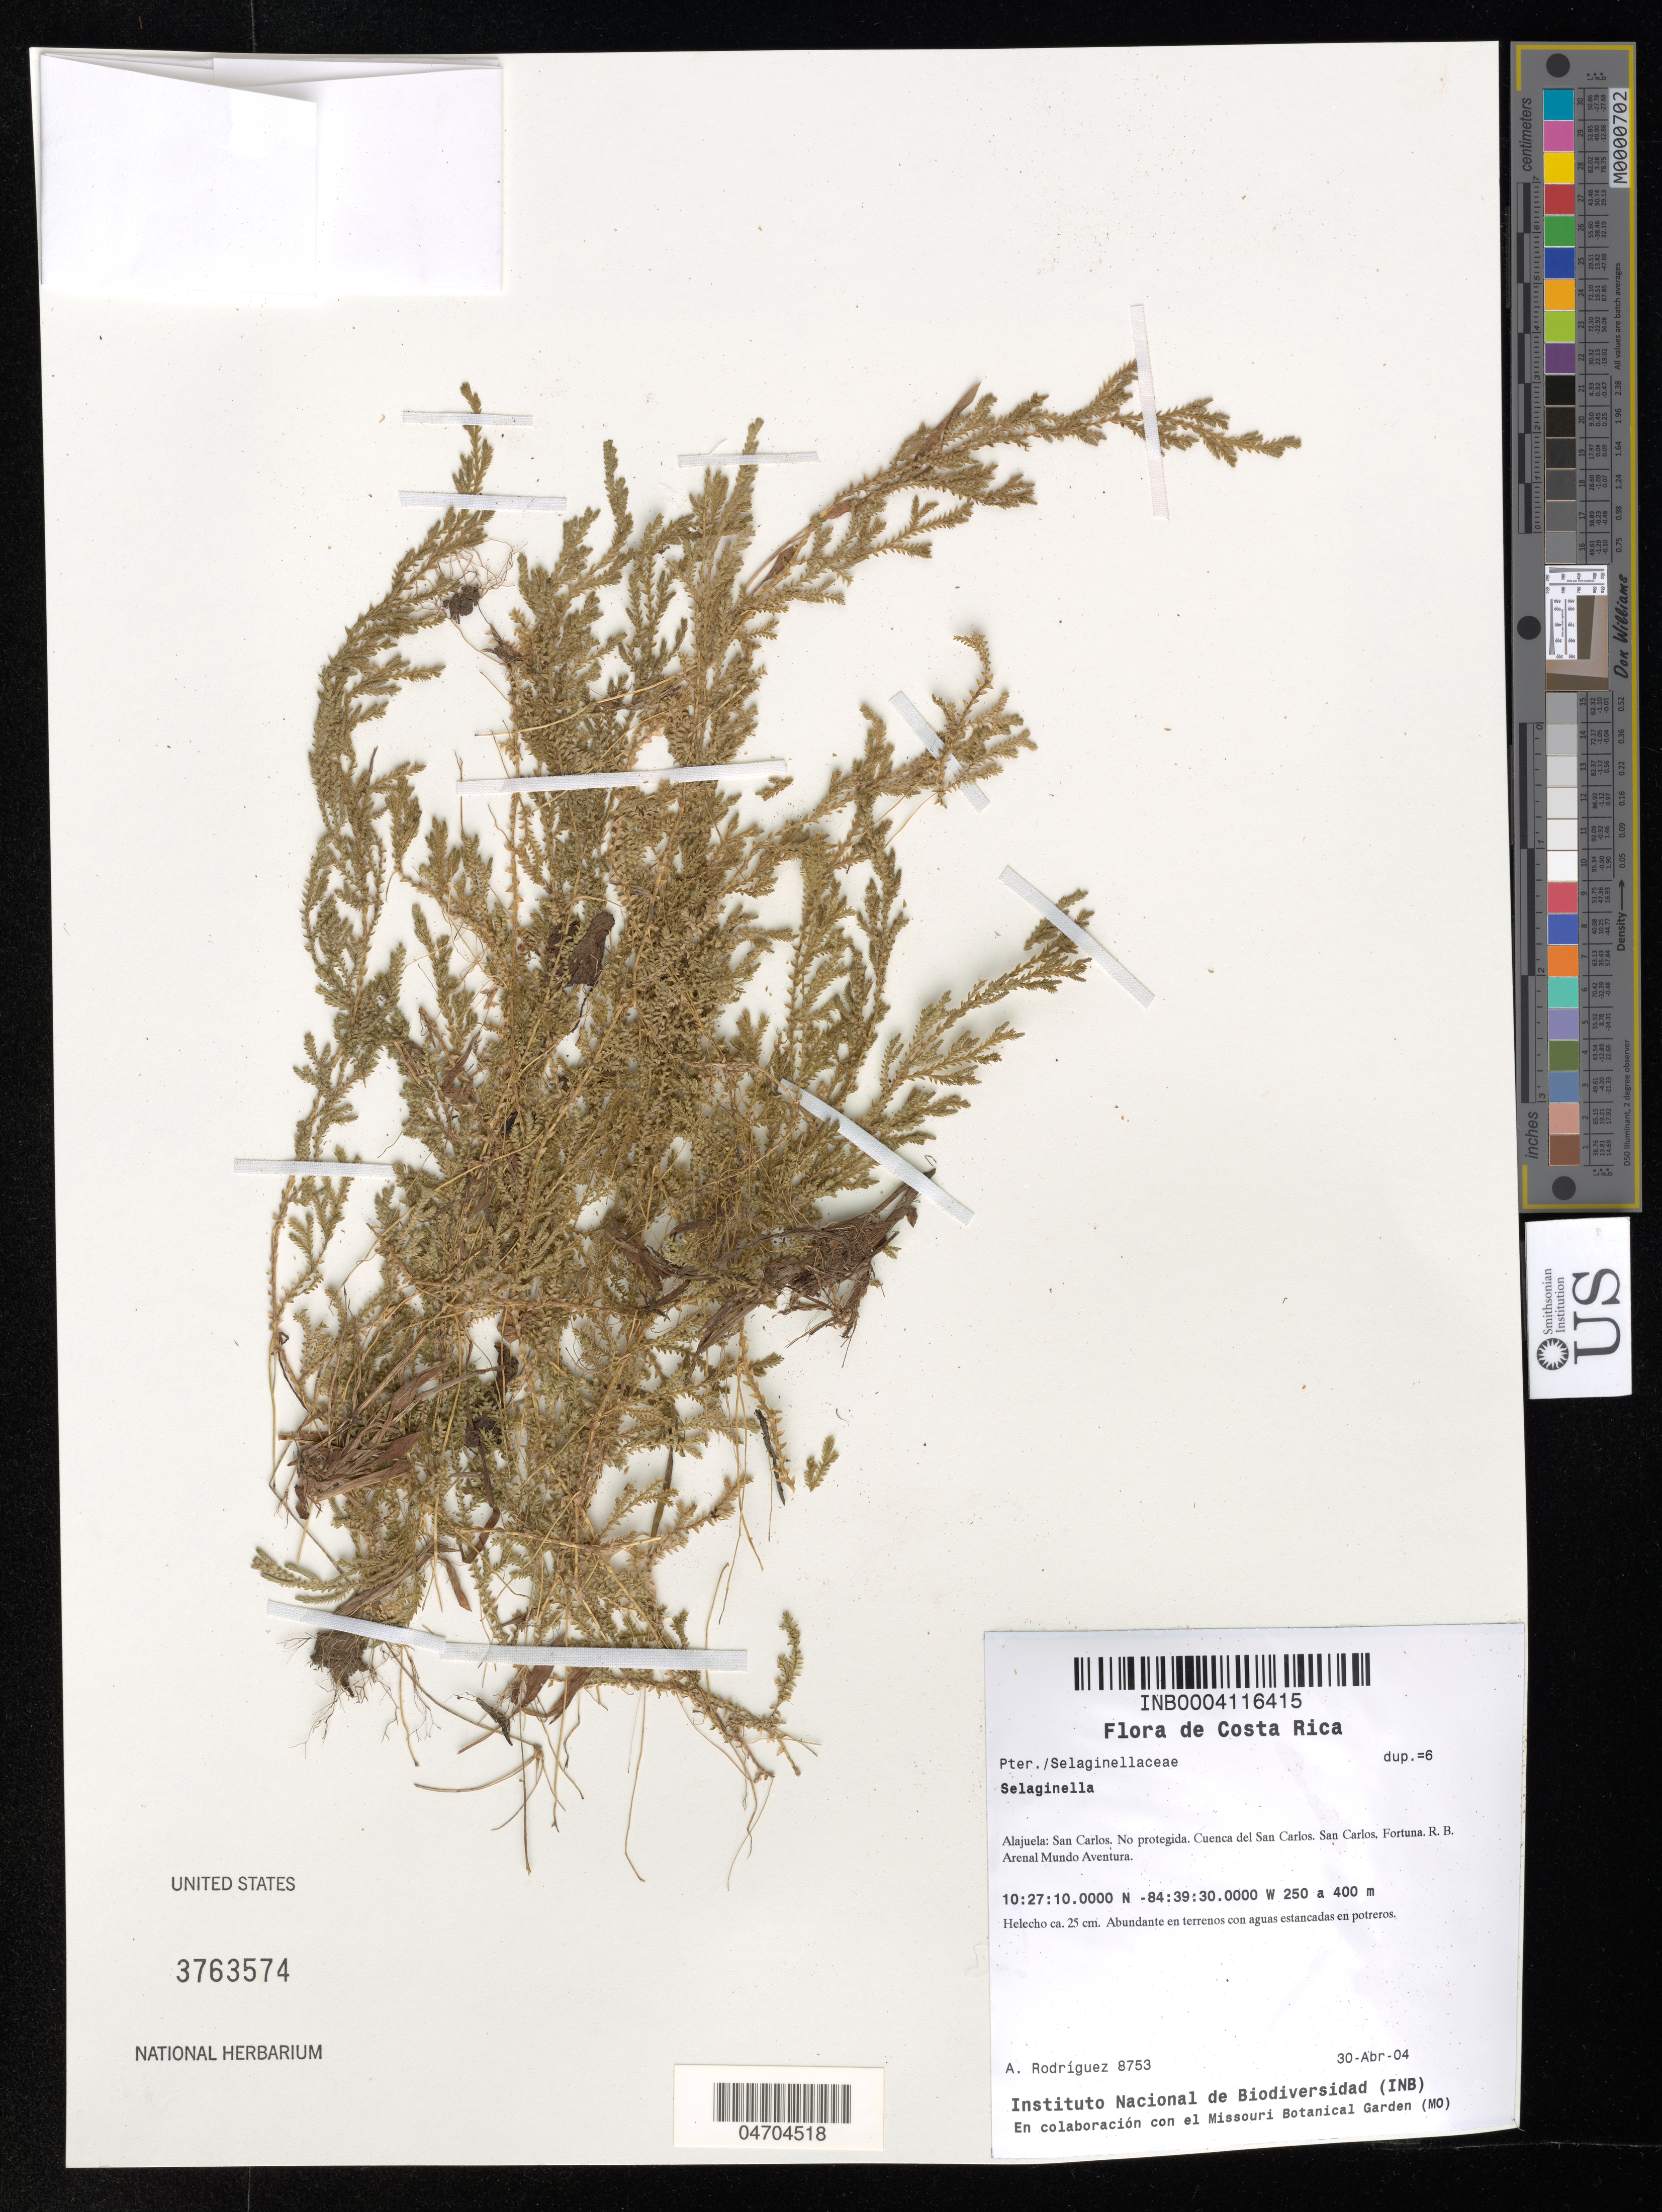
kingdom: Plantae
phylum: Tracheophyta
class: Lycopodiopsida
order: Selaginellales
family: Selaginellaceae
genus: Selaginella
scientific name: Selaginella sp.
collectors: A. Rodríguez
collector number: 8753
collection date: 2004-04-30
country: Costa Rica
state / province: Alajuela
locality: San Carlos. No protegida. Cuenca del San Carlos. San Carlos, Fortuna. R. B. Arenal Mundo Aventura.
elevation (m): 250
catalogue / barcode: US 3763574